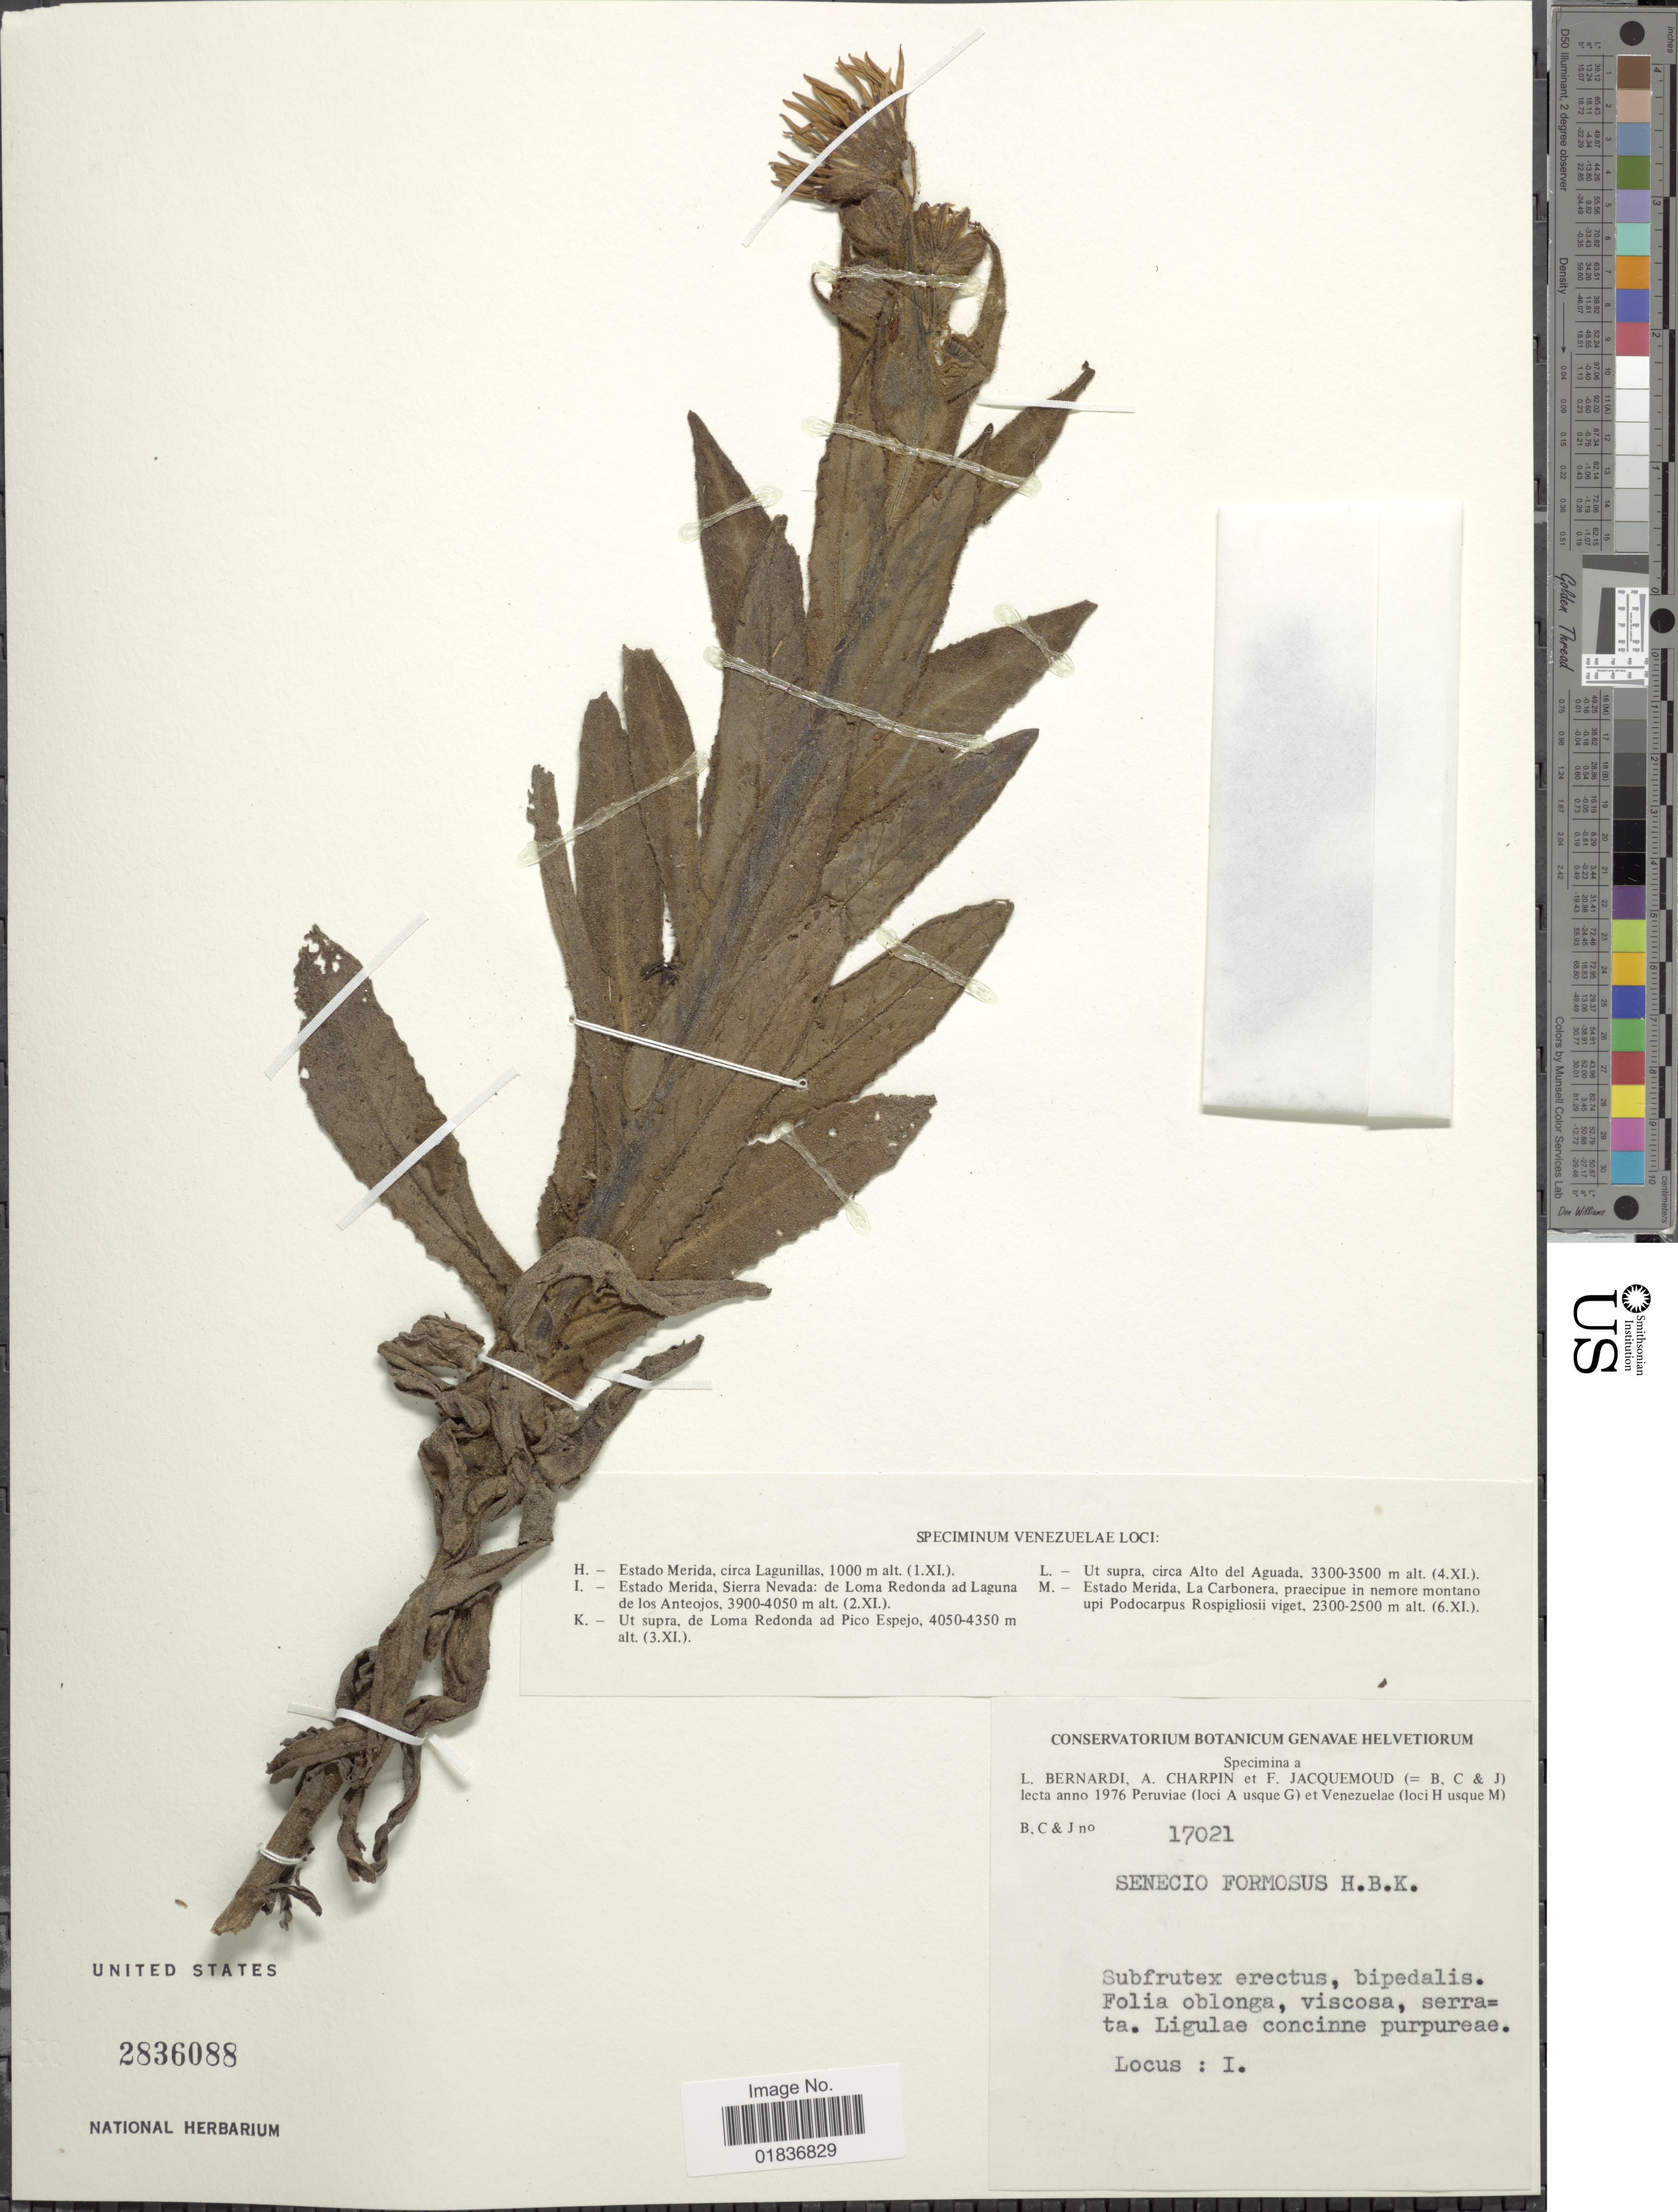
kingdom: Plantae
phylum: Tracheophyta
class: Magnoliopsida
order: Asterales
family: Asteraceae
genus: Senecio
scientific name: Senecio wedglacialis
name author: Cuatrec.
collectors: L. Bernardi, A. Charpin & F. Jacquemoud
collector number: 17021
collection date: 1976-11-02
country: Venezuela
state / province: Mérida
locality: Estado Merida, Sierra Nevada: de Loma Redonda ad Laguna de los Anteojos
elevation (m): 3900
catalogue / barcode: US 2836088